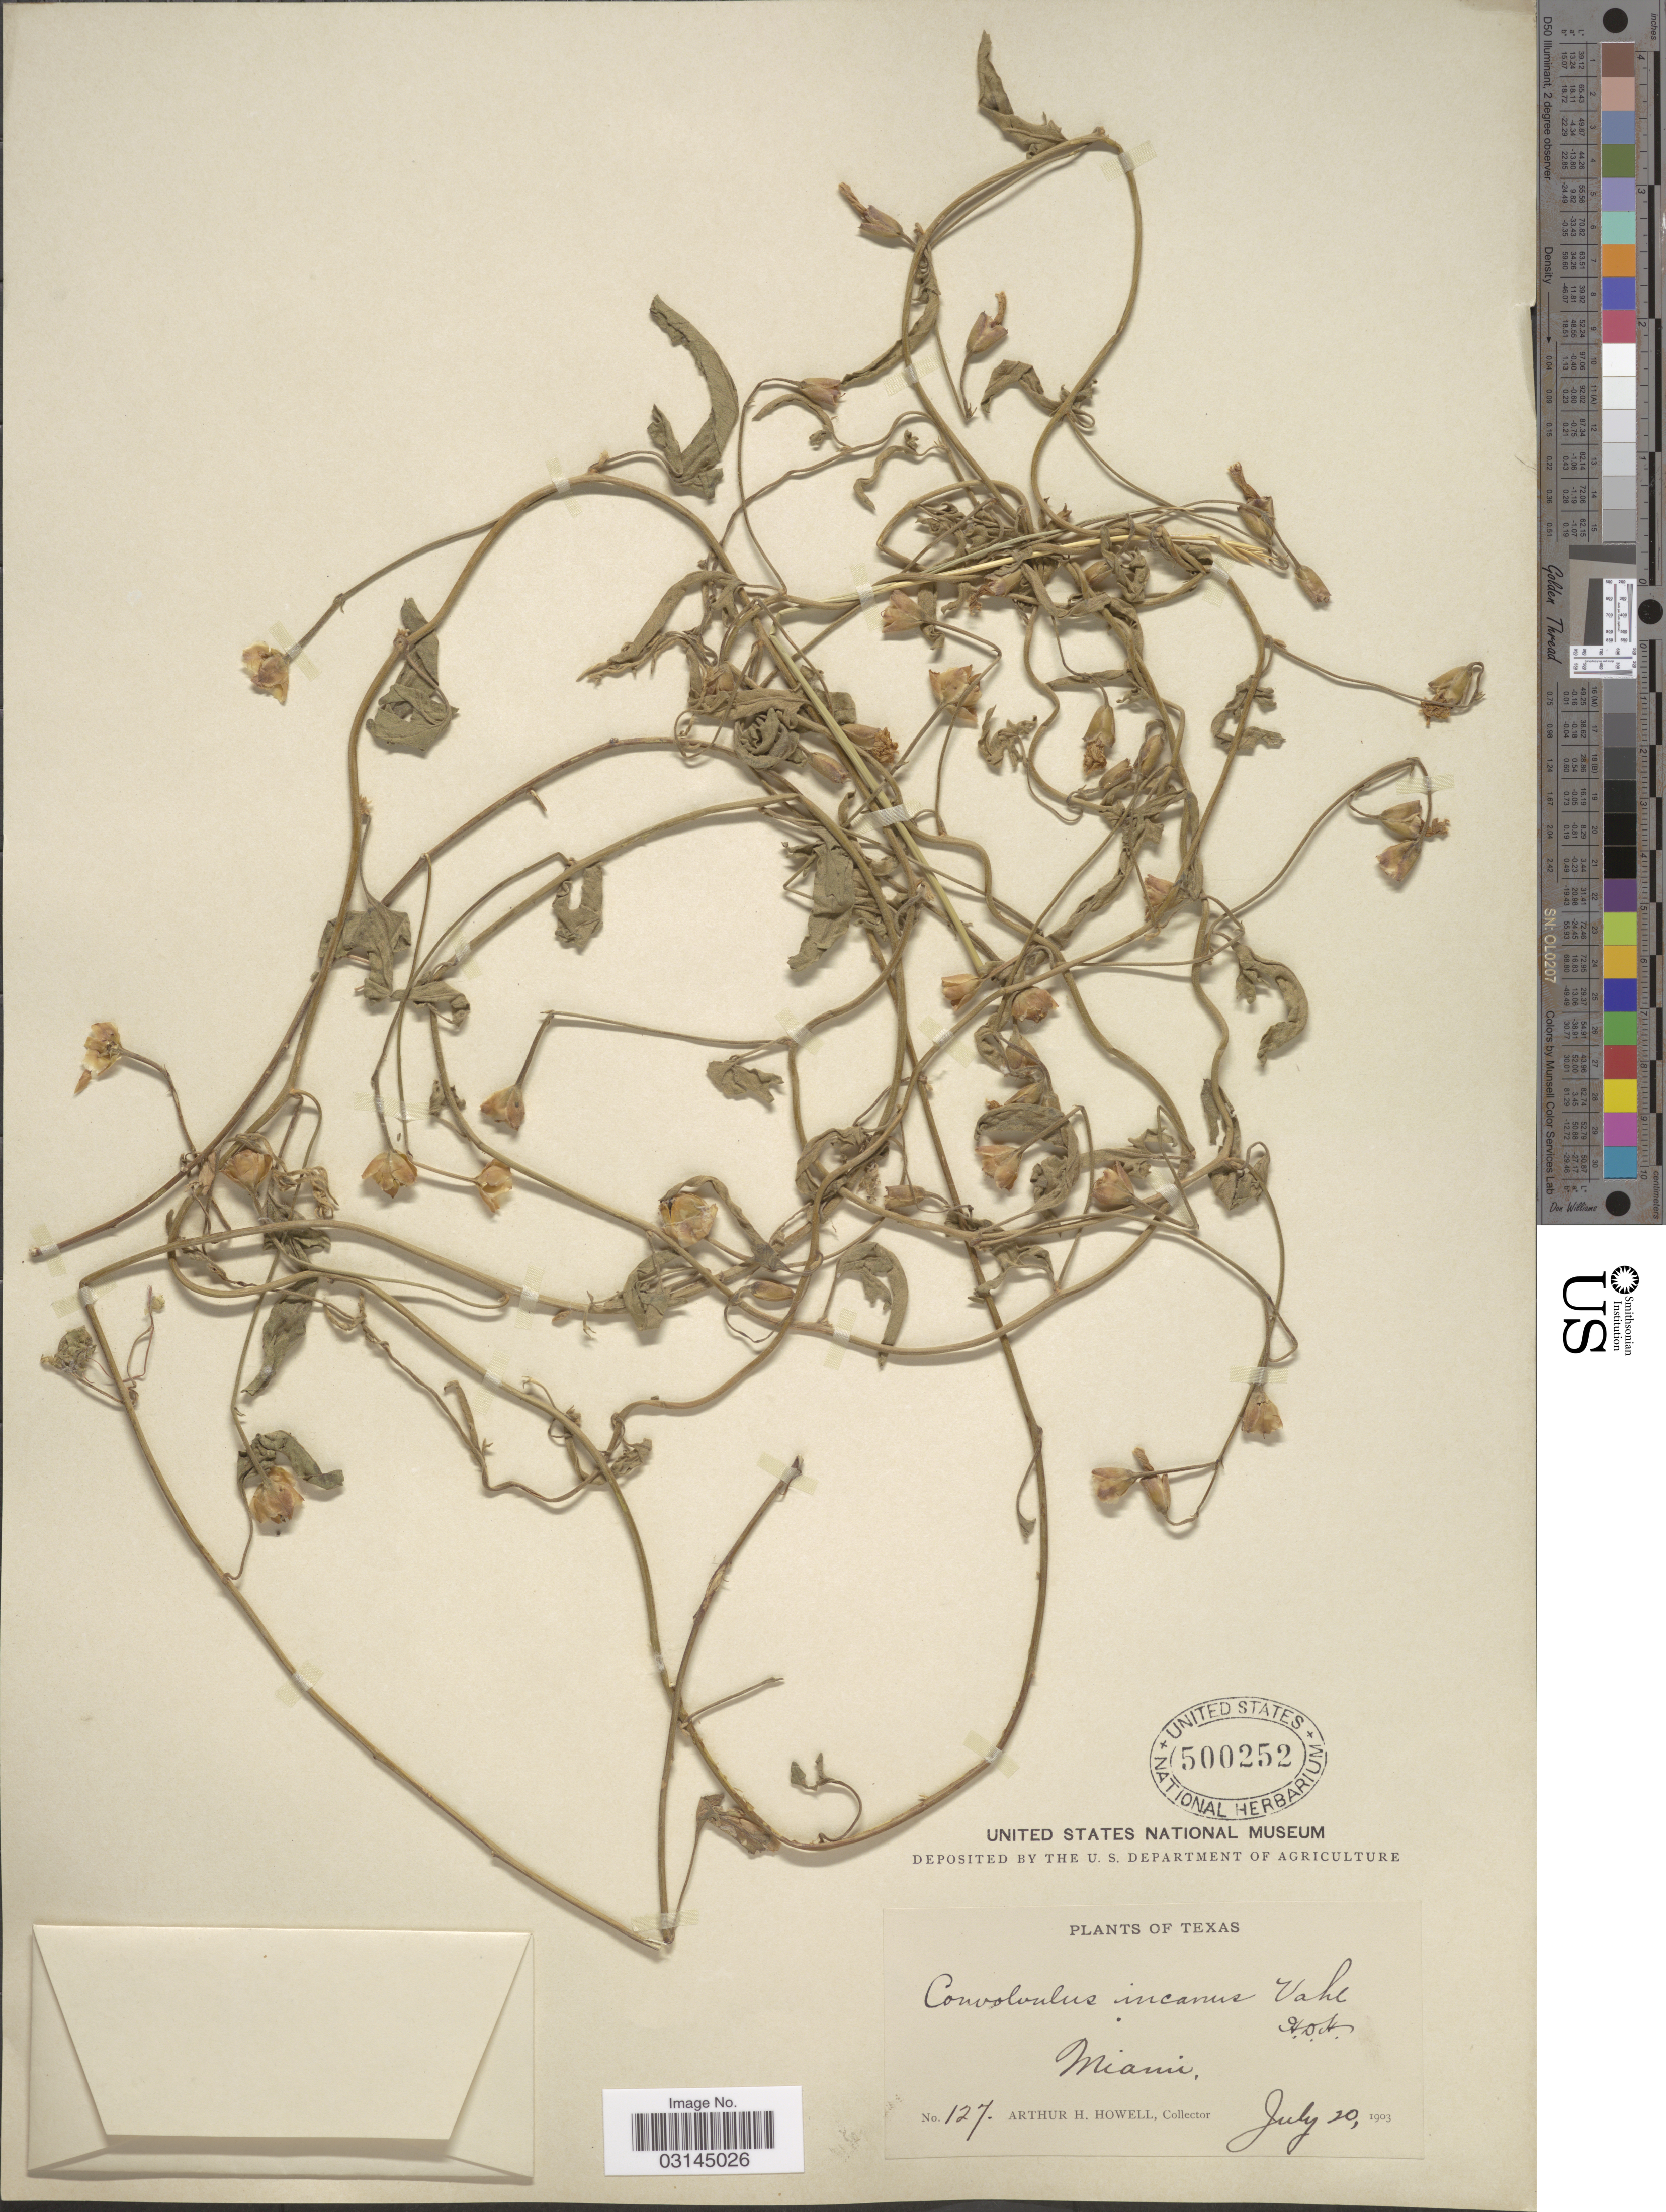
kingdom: Plantae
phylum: Tracheophyta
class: Magnoliopsida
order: Solanales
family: Convolvulaceae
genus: Convolvulus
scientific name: Convolvulus incanus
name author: Vahl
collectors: A. Howell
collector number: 127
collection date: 1903-07-20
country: United States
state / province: Texas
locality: Miami.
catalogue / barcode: US 500252